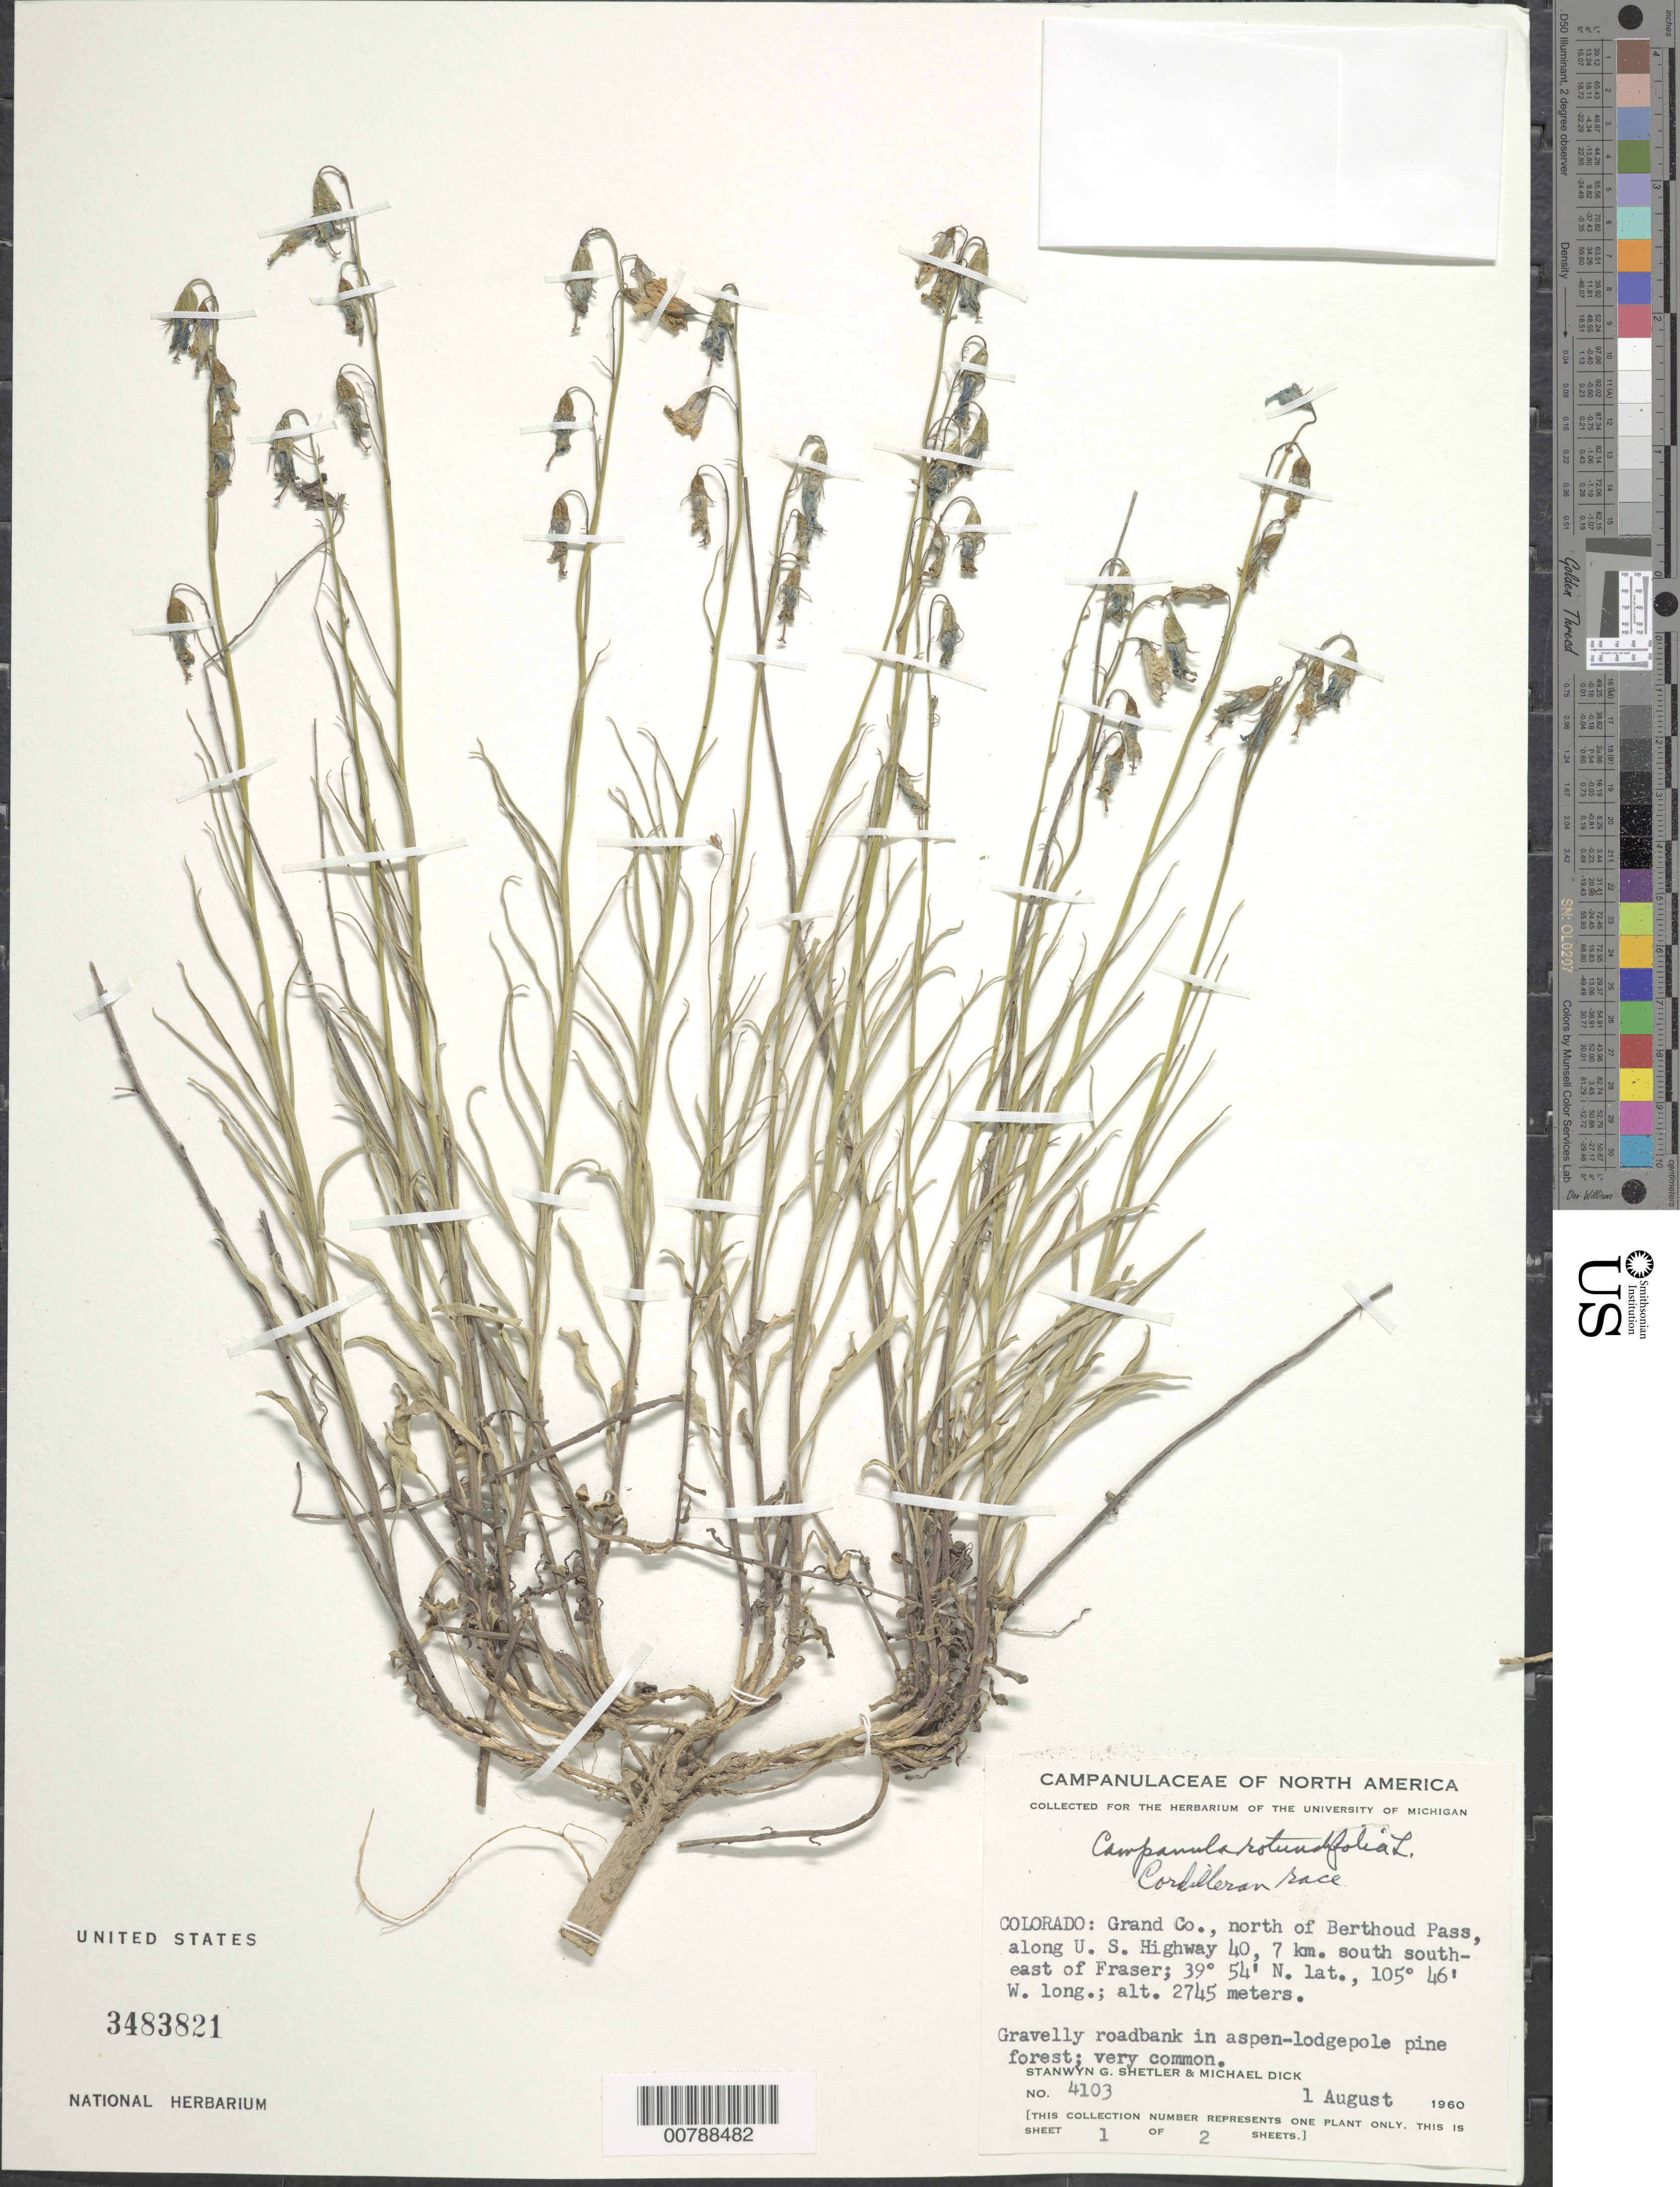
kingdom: Plantae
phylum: Tracheophyta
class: Magnoliopsida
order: Asterales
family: Campanulaceae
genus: Campanula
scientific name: Campanula rotundifolia L. Cordilleran race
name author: L.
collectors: S. Shetler & M. Dick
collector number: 4103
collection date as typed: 1 August 1960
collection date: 1960-08-01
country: United States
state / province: Colorado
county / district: Grand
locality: North of Berthoud Pass, along U.S. Highway 40, 7 km. south southeast of Fraser.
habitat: Gravelly roadbank in aspen-lodgepole pine forest.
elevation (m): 2745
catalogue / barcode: US 3483821